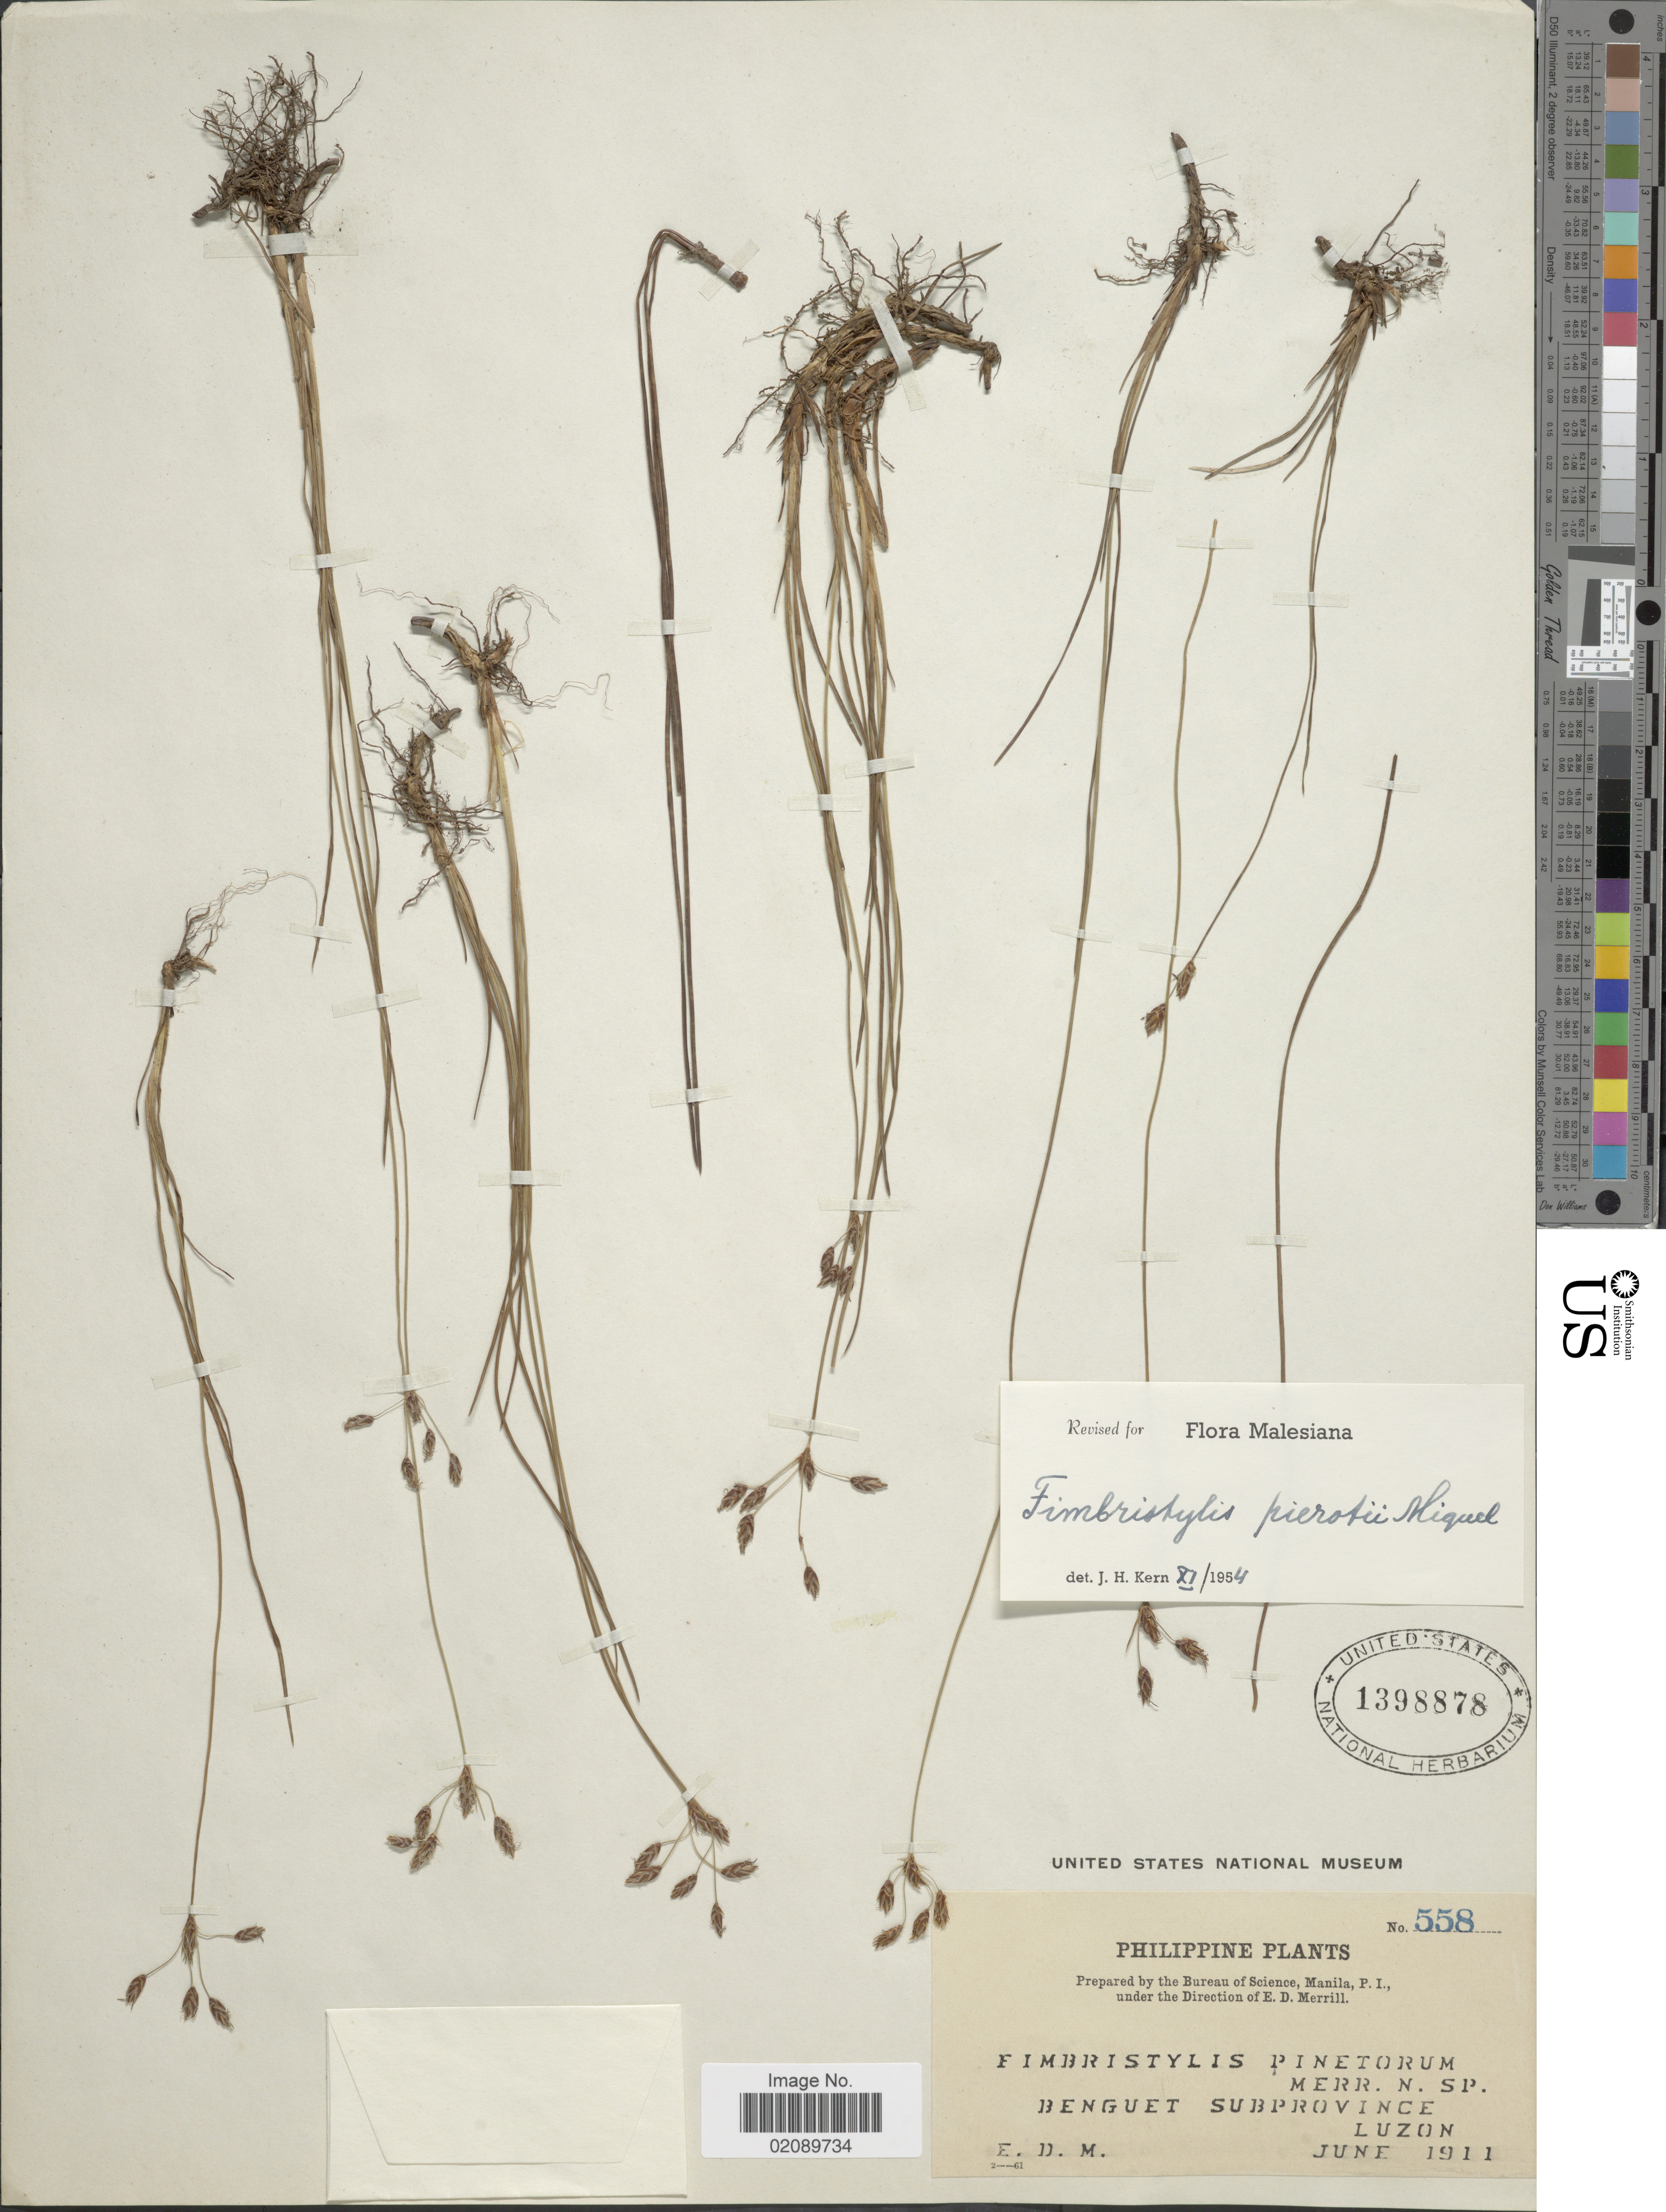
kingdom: Plantae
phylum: Tracheophyta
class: Liliopsida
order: Poales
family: Cyperaceae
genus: Fimbristylis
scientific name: Fimbristylis pierotii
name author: Miq.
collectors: E. D. Merrill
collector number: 558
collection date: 1911-06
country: Philippines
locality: Benguet Subprovince, Luzon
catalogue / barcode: US 1398878